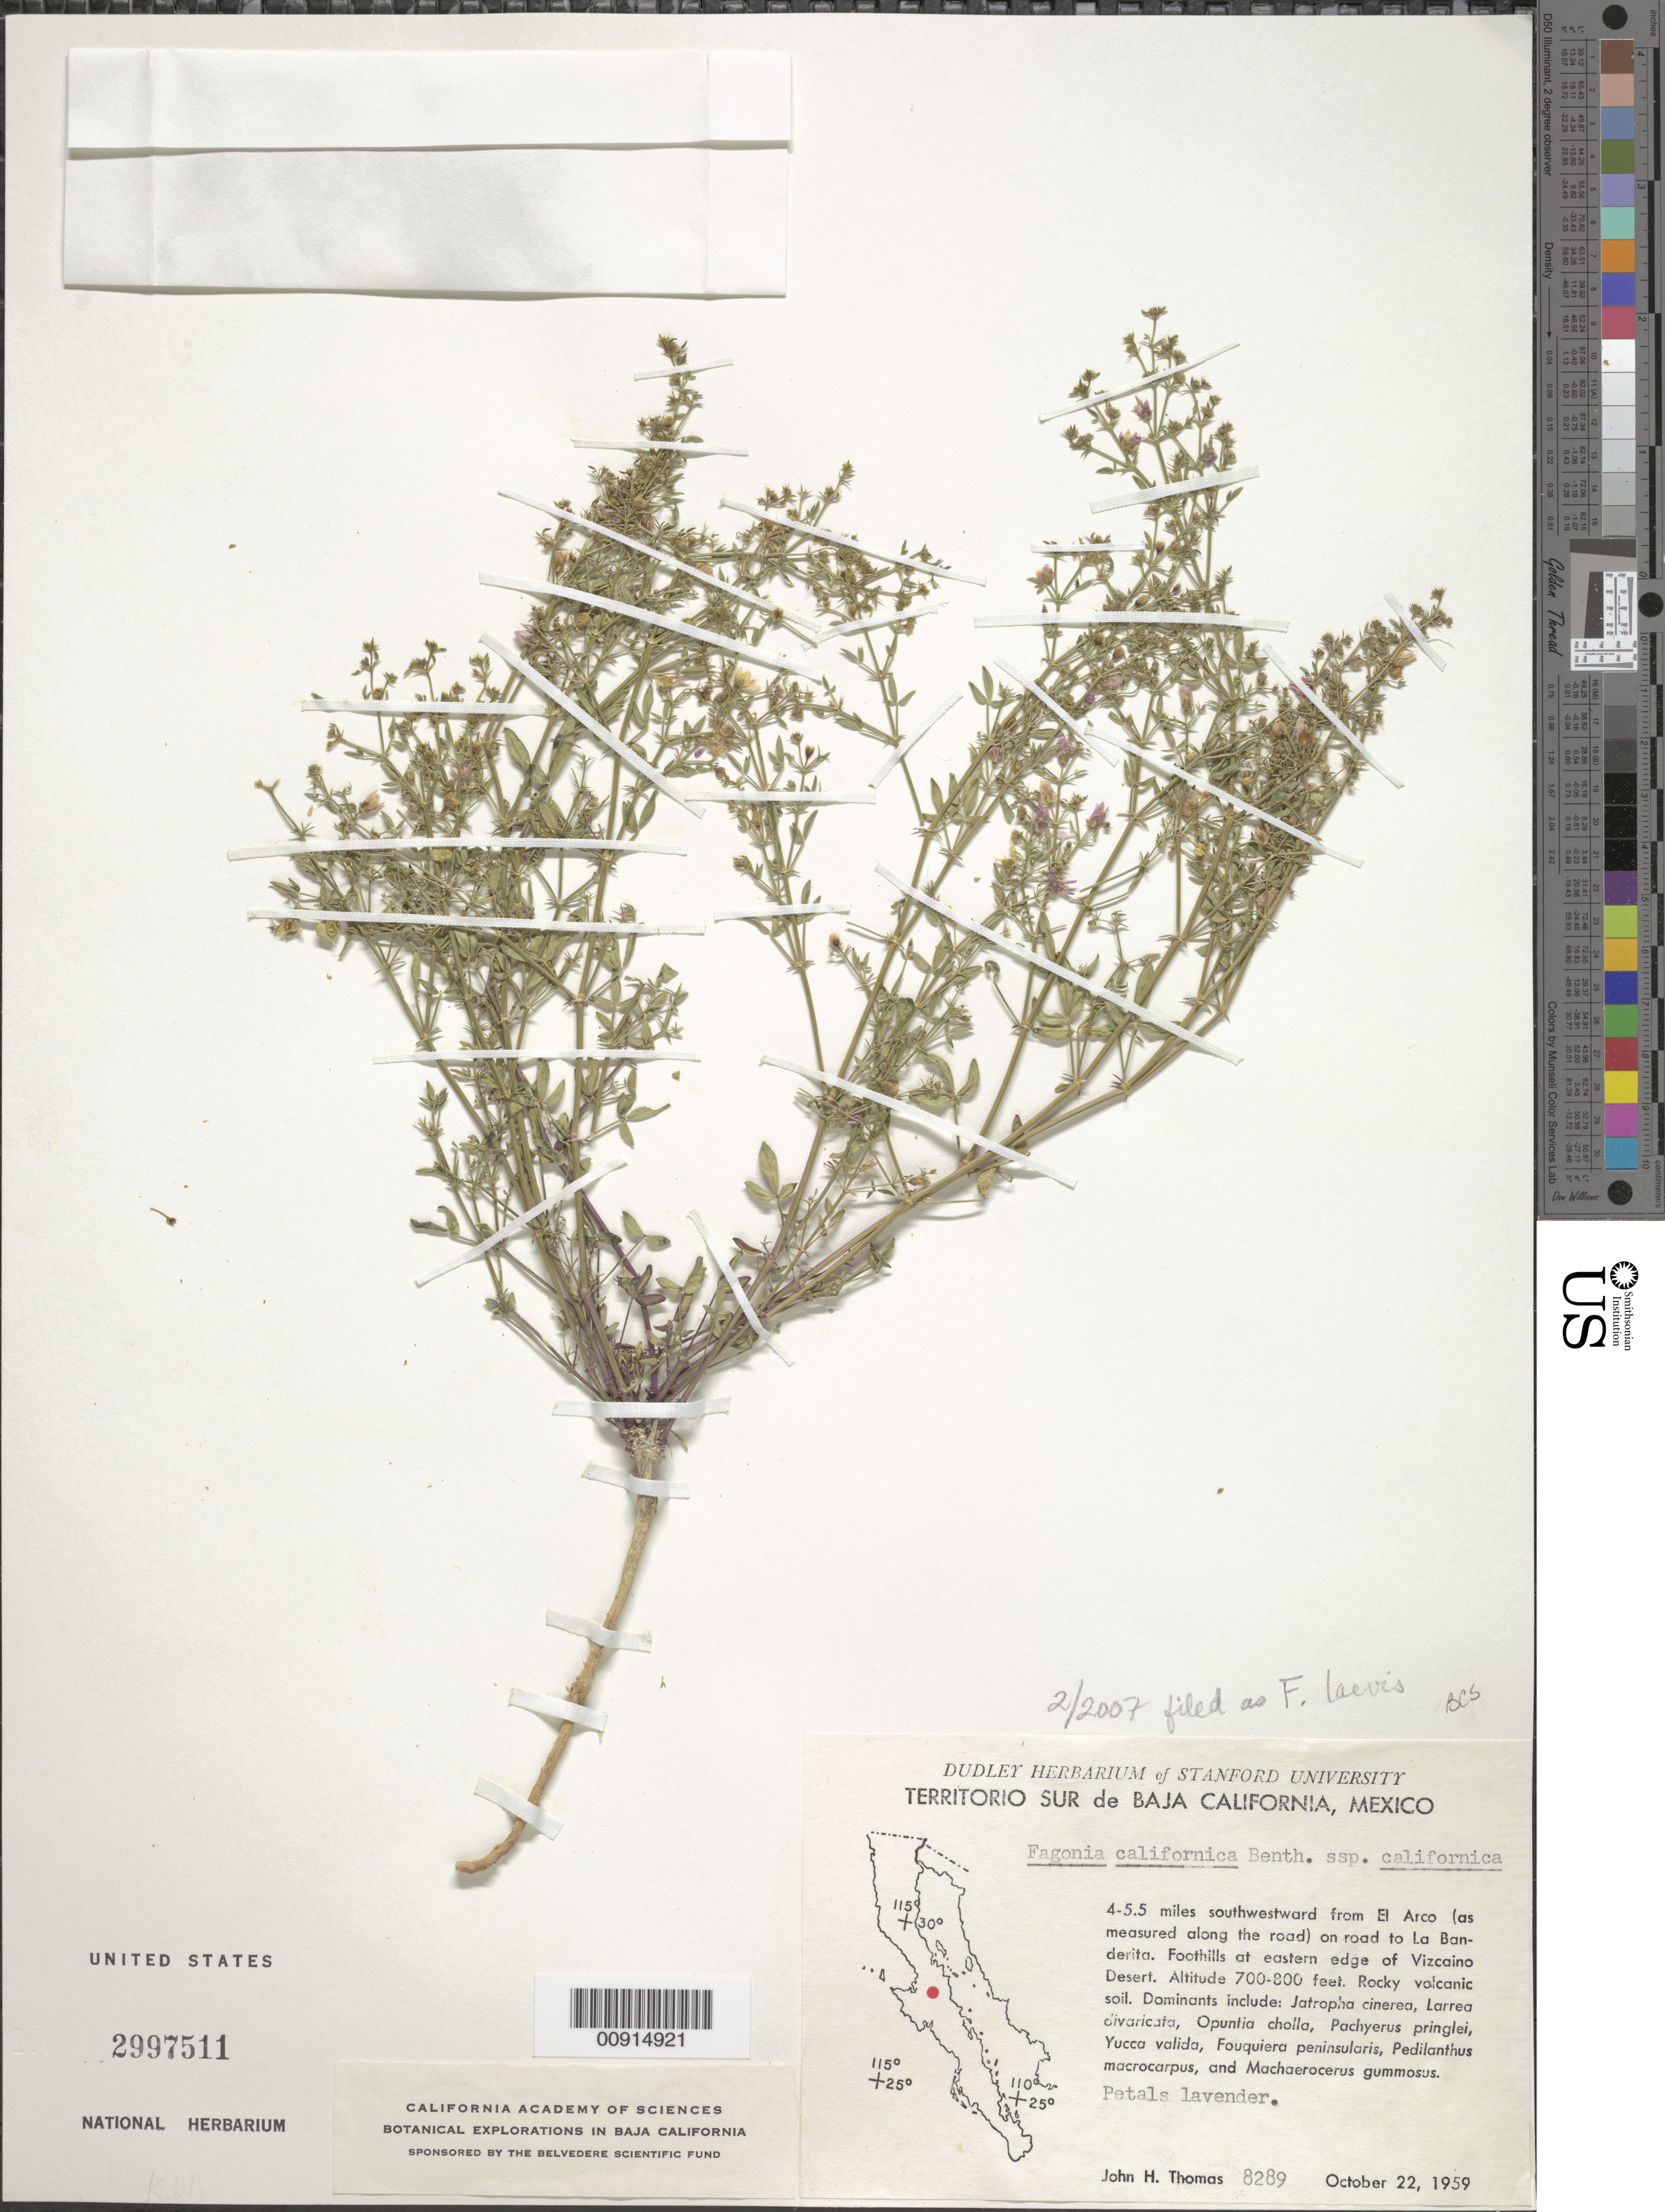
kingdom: Plantae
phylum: Tracheophyta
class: Magnoliopsida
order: Zygophyllales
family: Zygophyllaceae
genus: Fagonia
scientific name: Fagonia laevis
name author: Standl.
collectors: J. H. Thomas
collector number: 8289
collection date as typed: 22 Oct 1959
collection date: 1959-10-22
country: Mexico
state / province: Baja California Sur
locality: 4-5.5 miles southwestward from El Arco (as measured along the road) on road to La Banderita. Foothills at eastern edge of Vizcaino Desert. Territorio Sur de Baja California.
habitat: Rocky volcanic soil. Dominants include: Jatropha cinerea, Larrea divaricata, Opuntia cholla, Pachyerus pringlei, Yucca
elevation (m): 213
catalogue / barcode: US 2997511